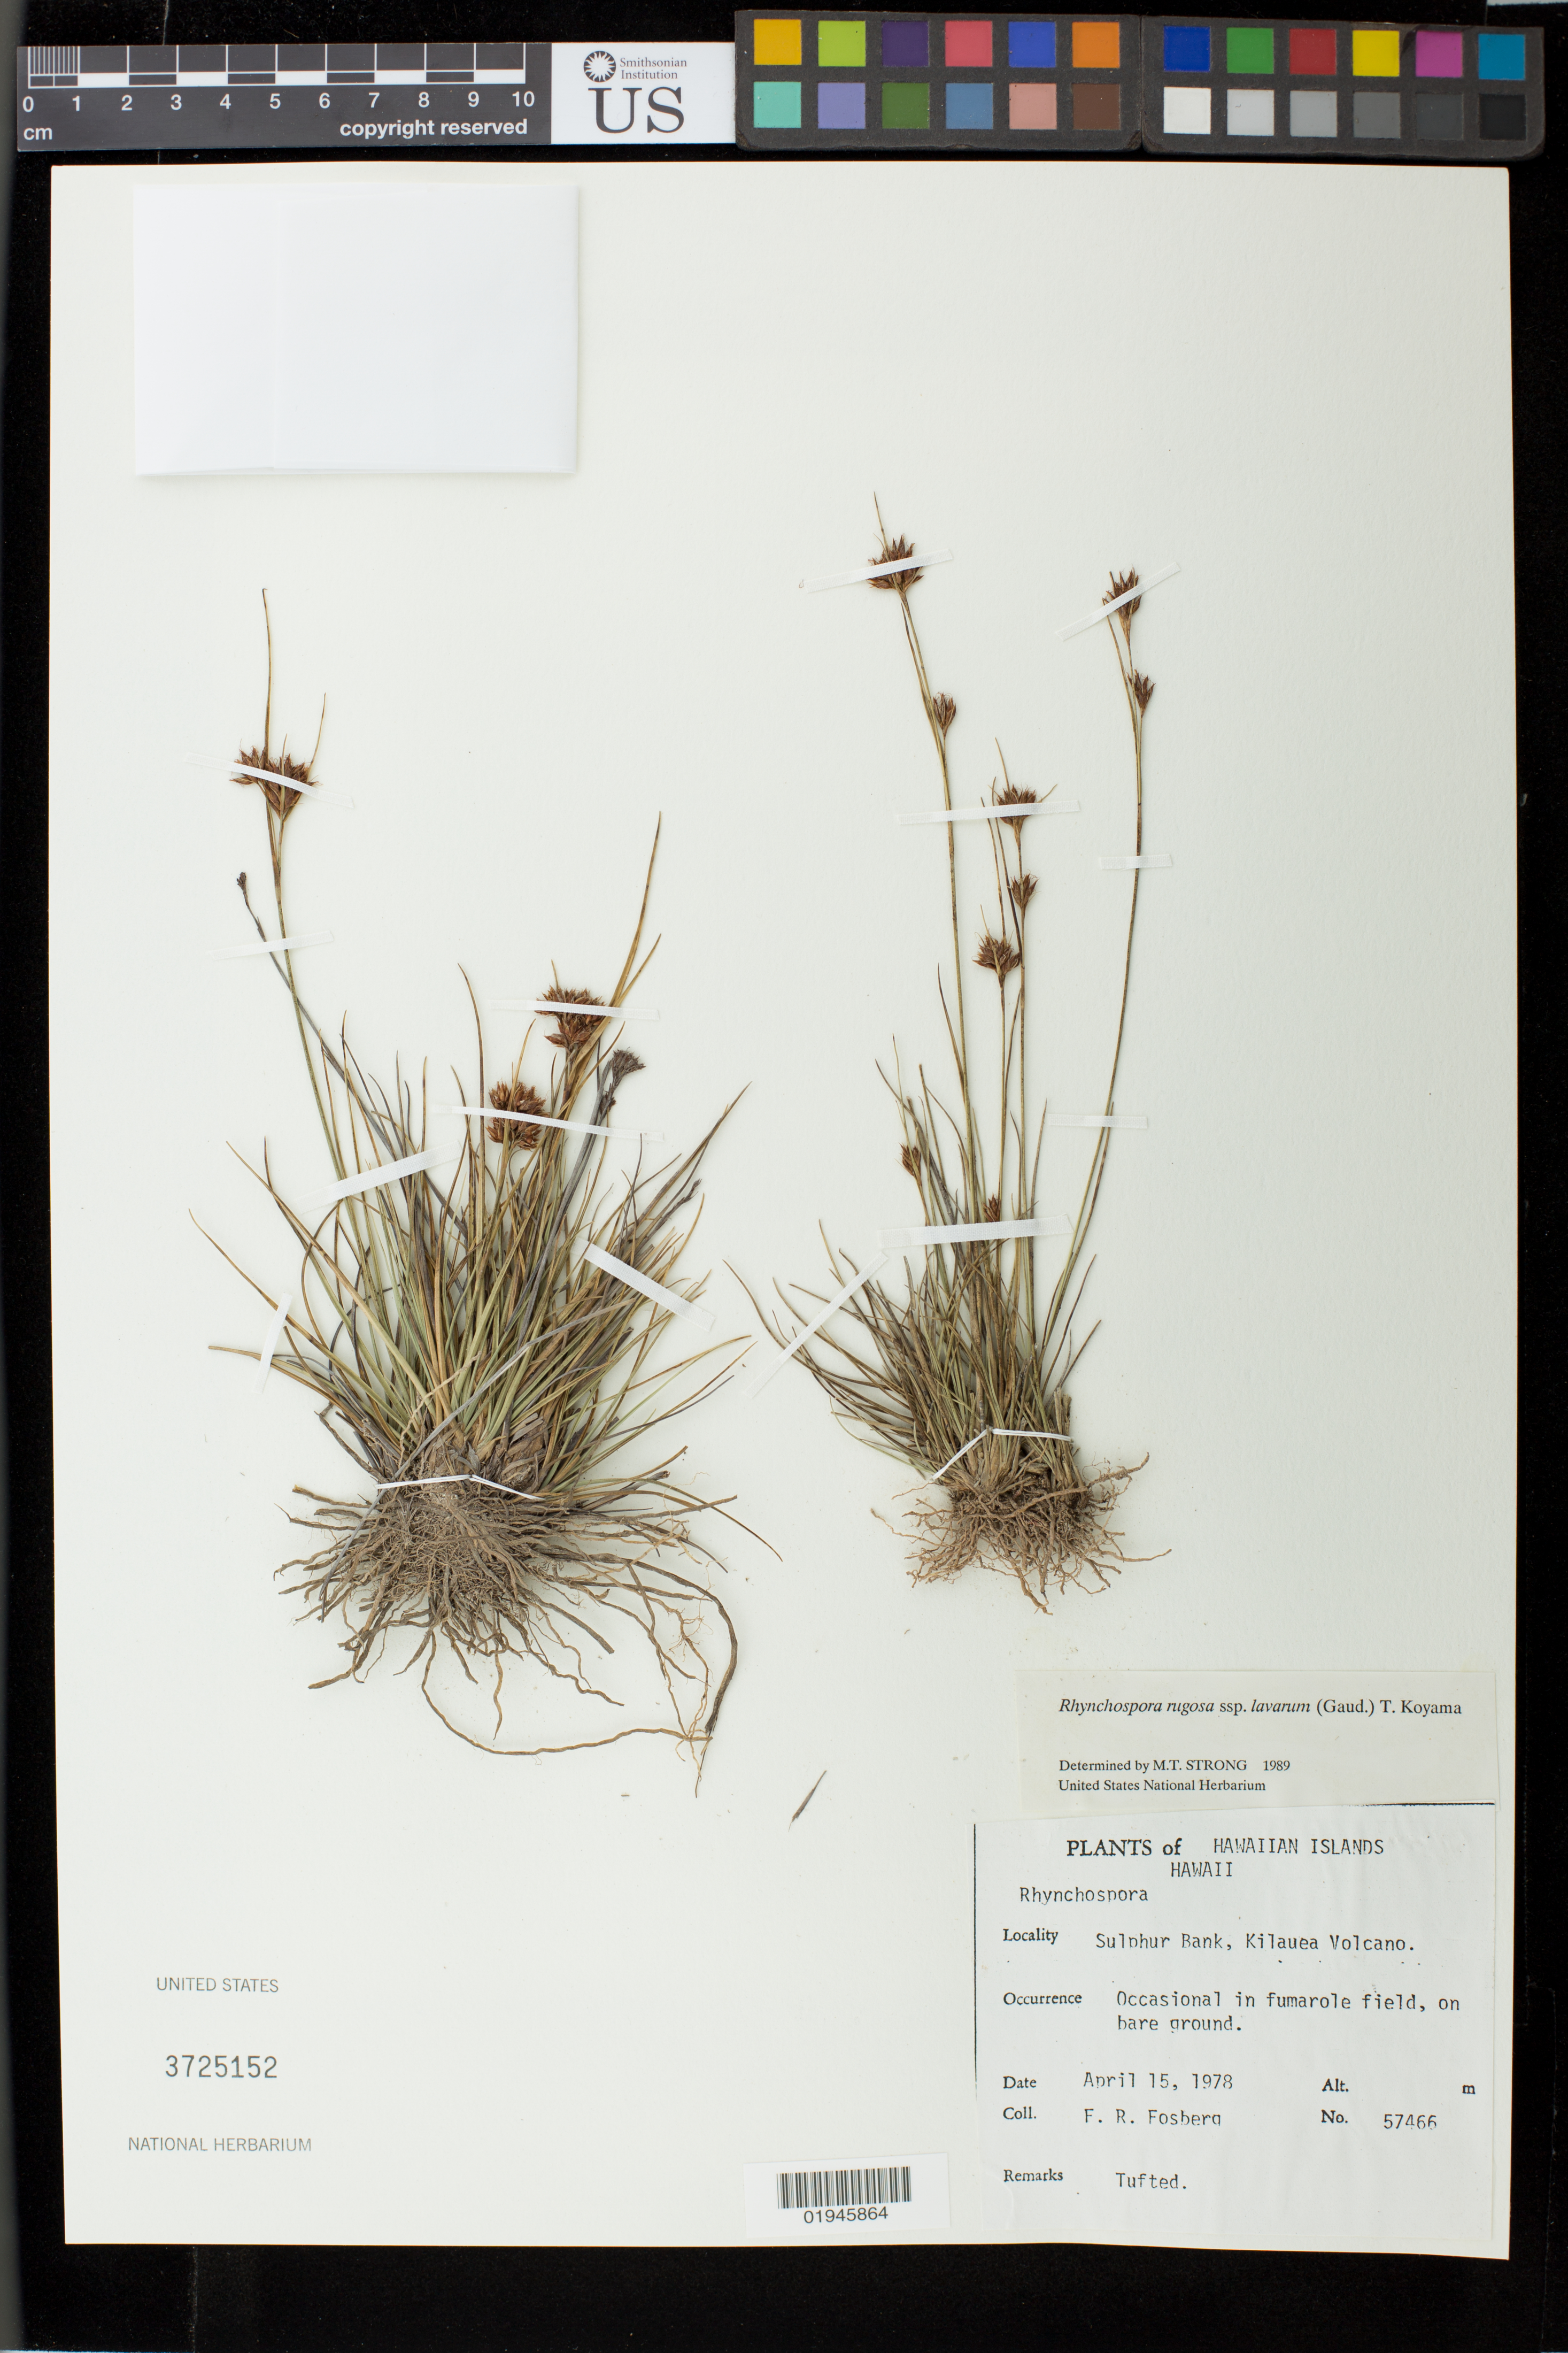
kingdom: Plantae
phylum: Tracheophyta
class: Liliopsida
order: Poales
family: Cyperaceae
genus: Rhynchospora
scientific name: Rhynchospora rugosa subsp. lavarum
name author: (Gaudich.) T. Koyama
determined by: Strong, M. T., (US), Smithsonian Institution - National Museum of Natural History (UNITED STATES)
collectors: F. R. Fosberg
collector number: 57466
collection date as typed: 15 Apr 1978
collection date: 1978-04-15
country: United States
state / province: Hawaii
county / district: Hawaii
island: Hawaii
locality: Sulphur Bank, Kilauea Volcano, Hawaii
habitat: Fumarole field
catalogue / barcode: US 3725152